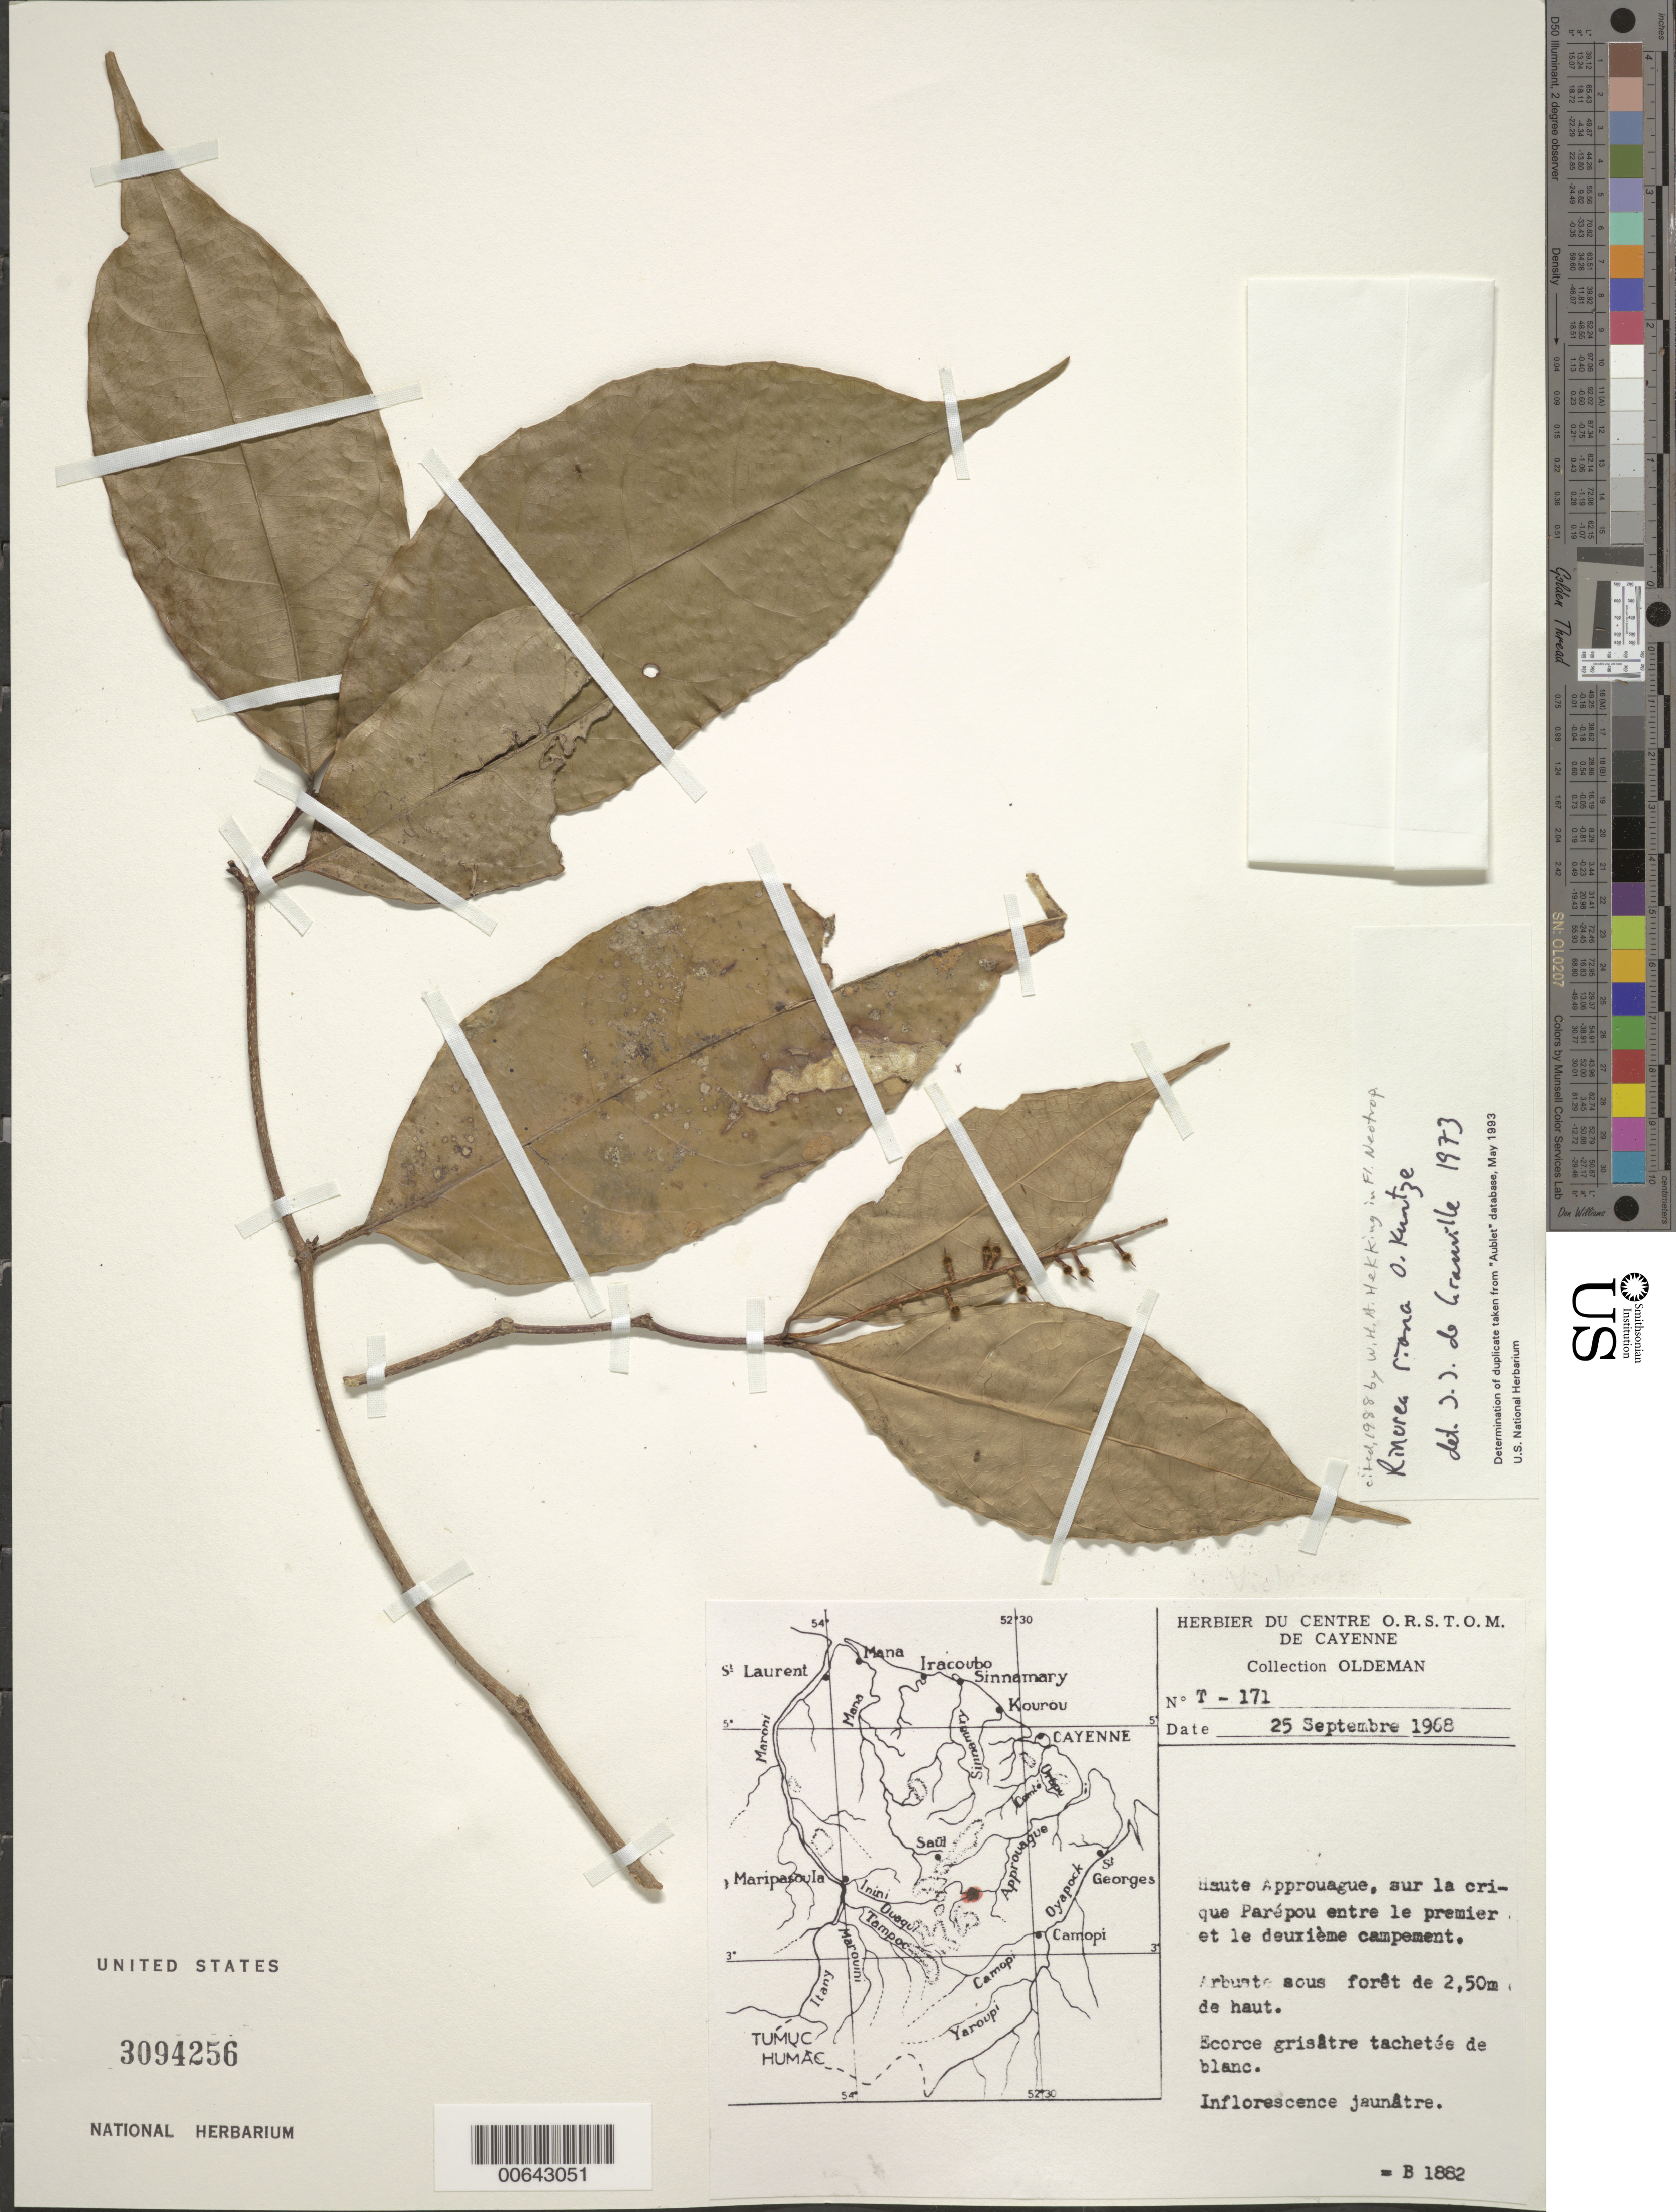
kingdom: Plantae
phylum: Tracheophyta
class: Magnoliopsida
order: Malpighiales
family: Violaceae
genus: Rinorea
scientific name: Rinorea riana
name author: Kuntze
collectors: -- Oldeman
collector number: T-171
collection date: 1968-09-25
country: French Guiana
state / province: Cayenne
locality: Haute Approuague, sur la crique Parépou entre le premier et le deuxième campement.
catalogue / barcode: US 3094256